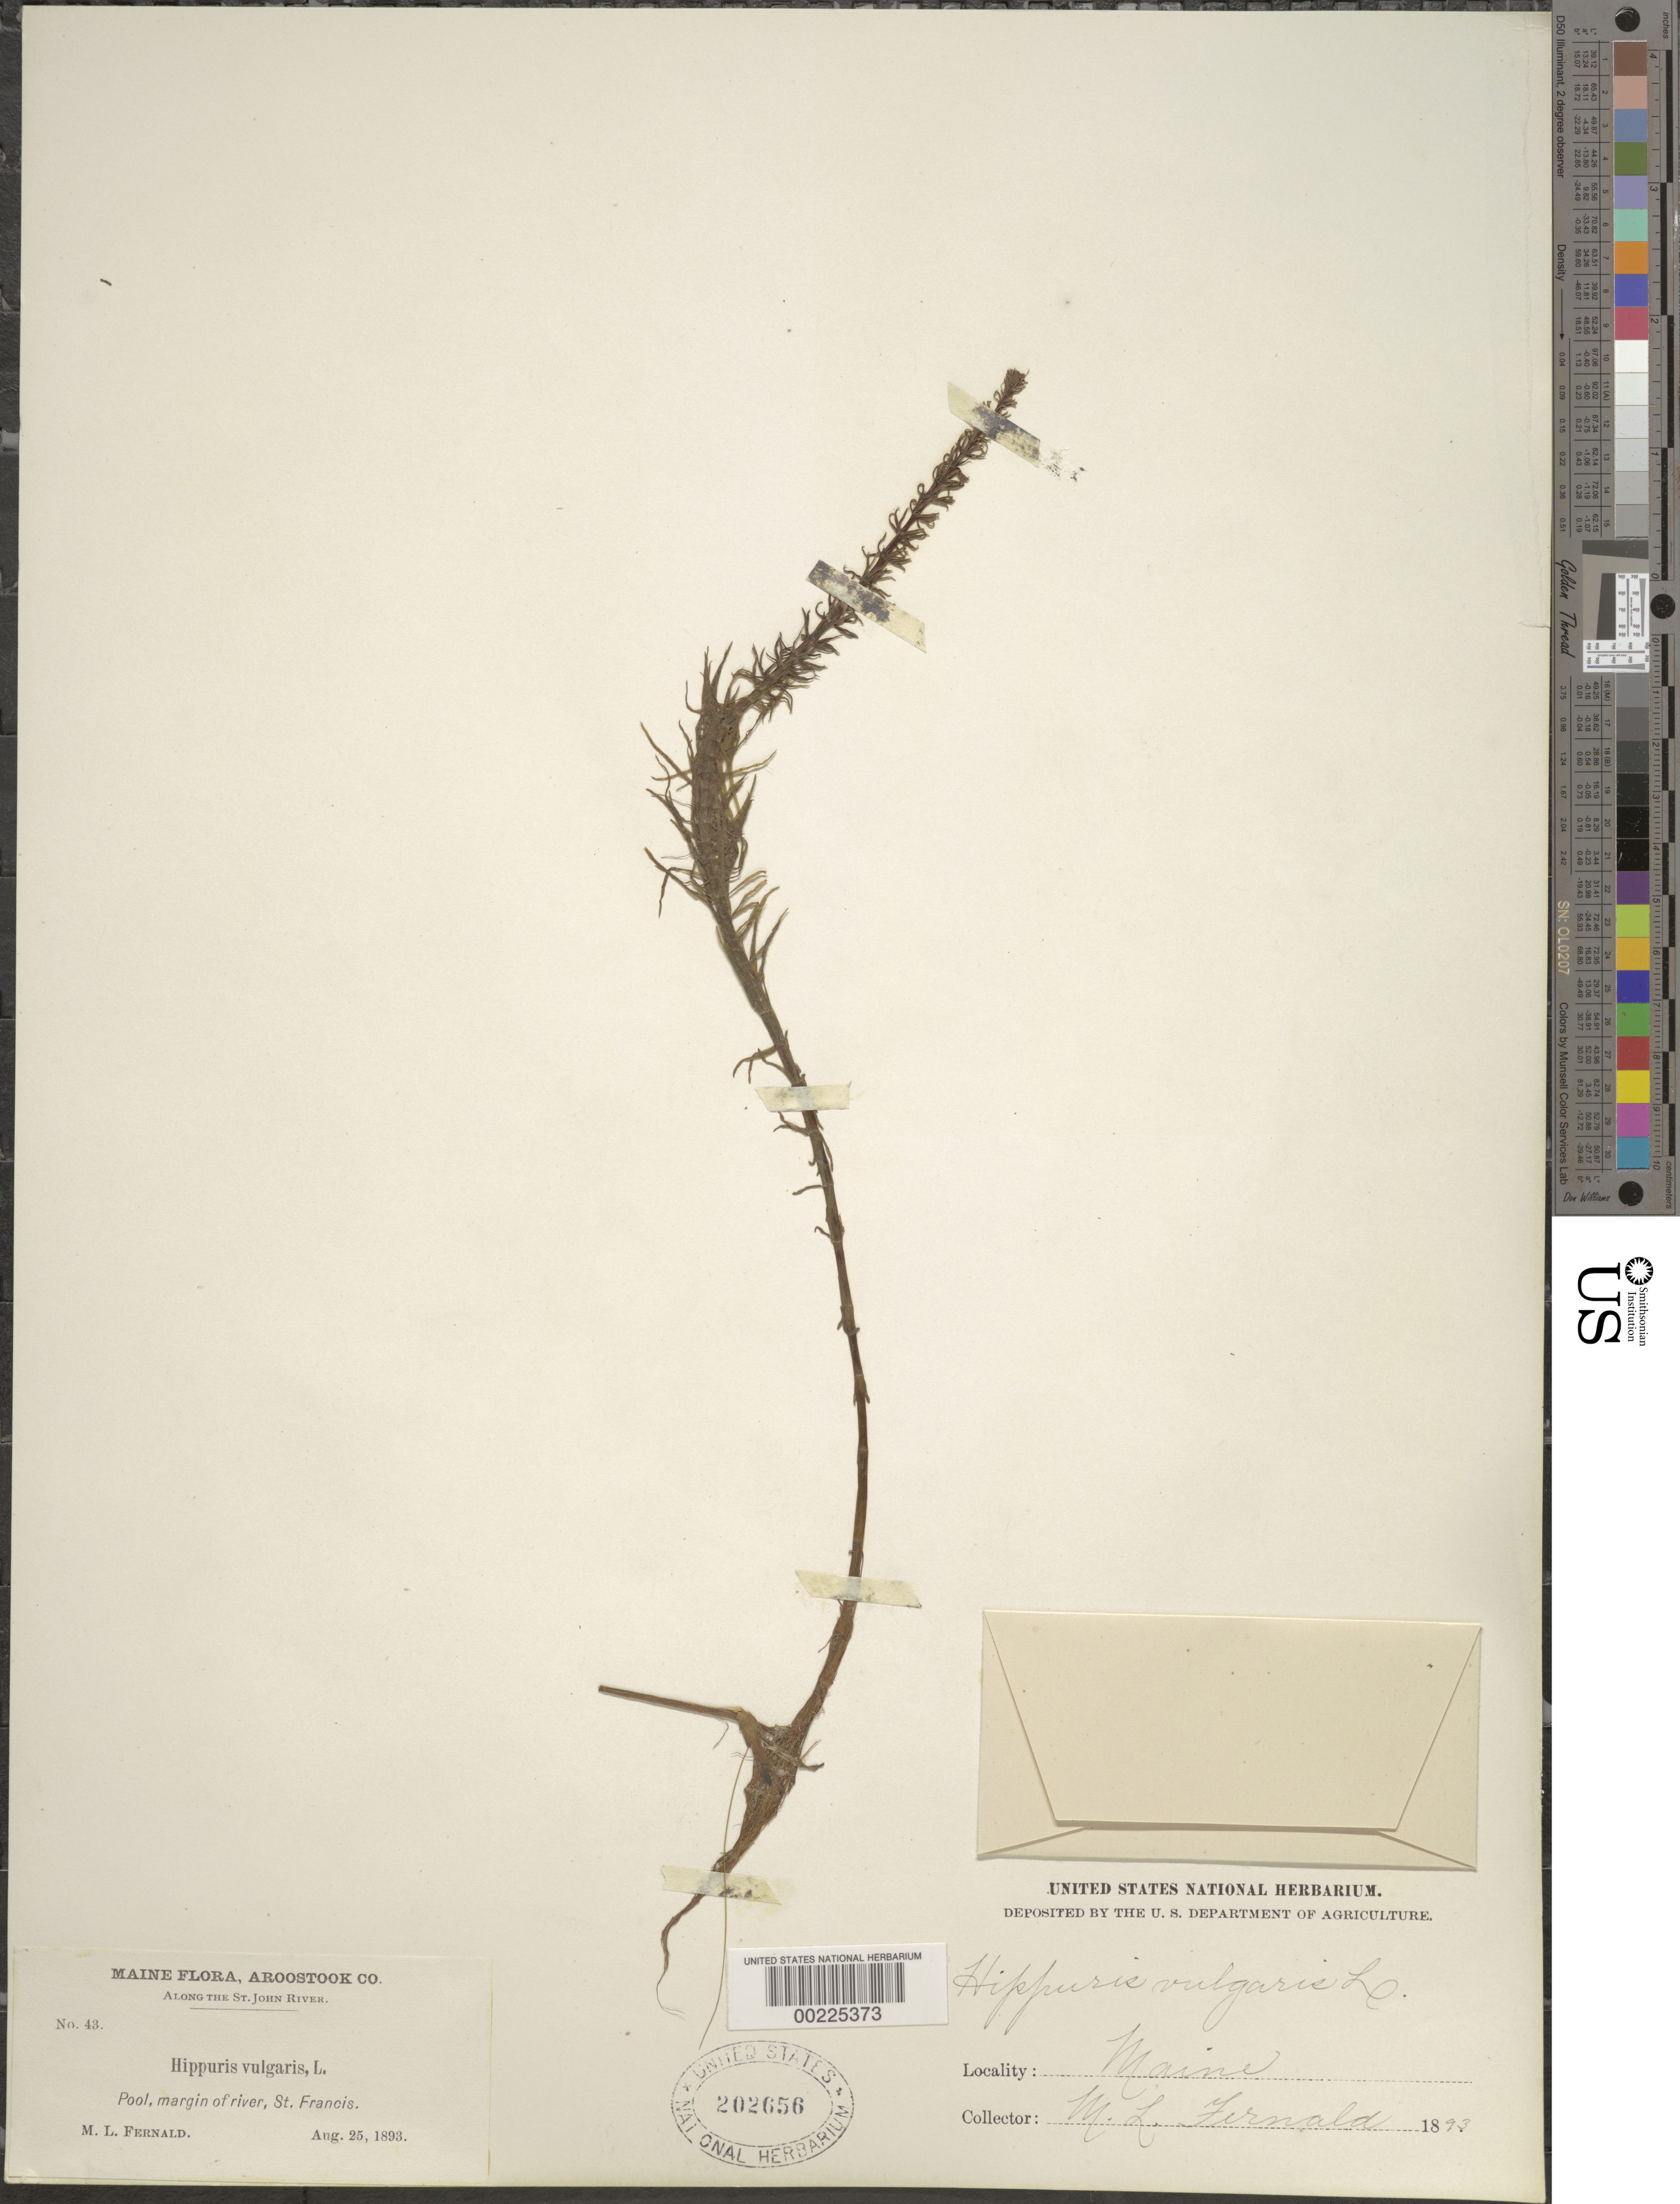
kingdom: Plantae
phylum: Tracheophyta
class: Magnoliopsida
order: Lamiales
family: Plantaginaceae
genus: Hippuris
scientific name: Hippuris tetraphylla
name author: L. f.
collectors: M. L. Fernald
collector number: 43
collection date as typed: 25 Aug 1893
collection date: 1893-08-25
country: United States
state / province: Maine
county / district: Aroostook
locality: Along st. john river; st. francis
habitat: Pool, margin of river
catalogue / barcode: US 202656